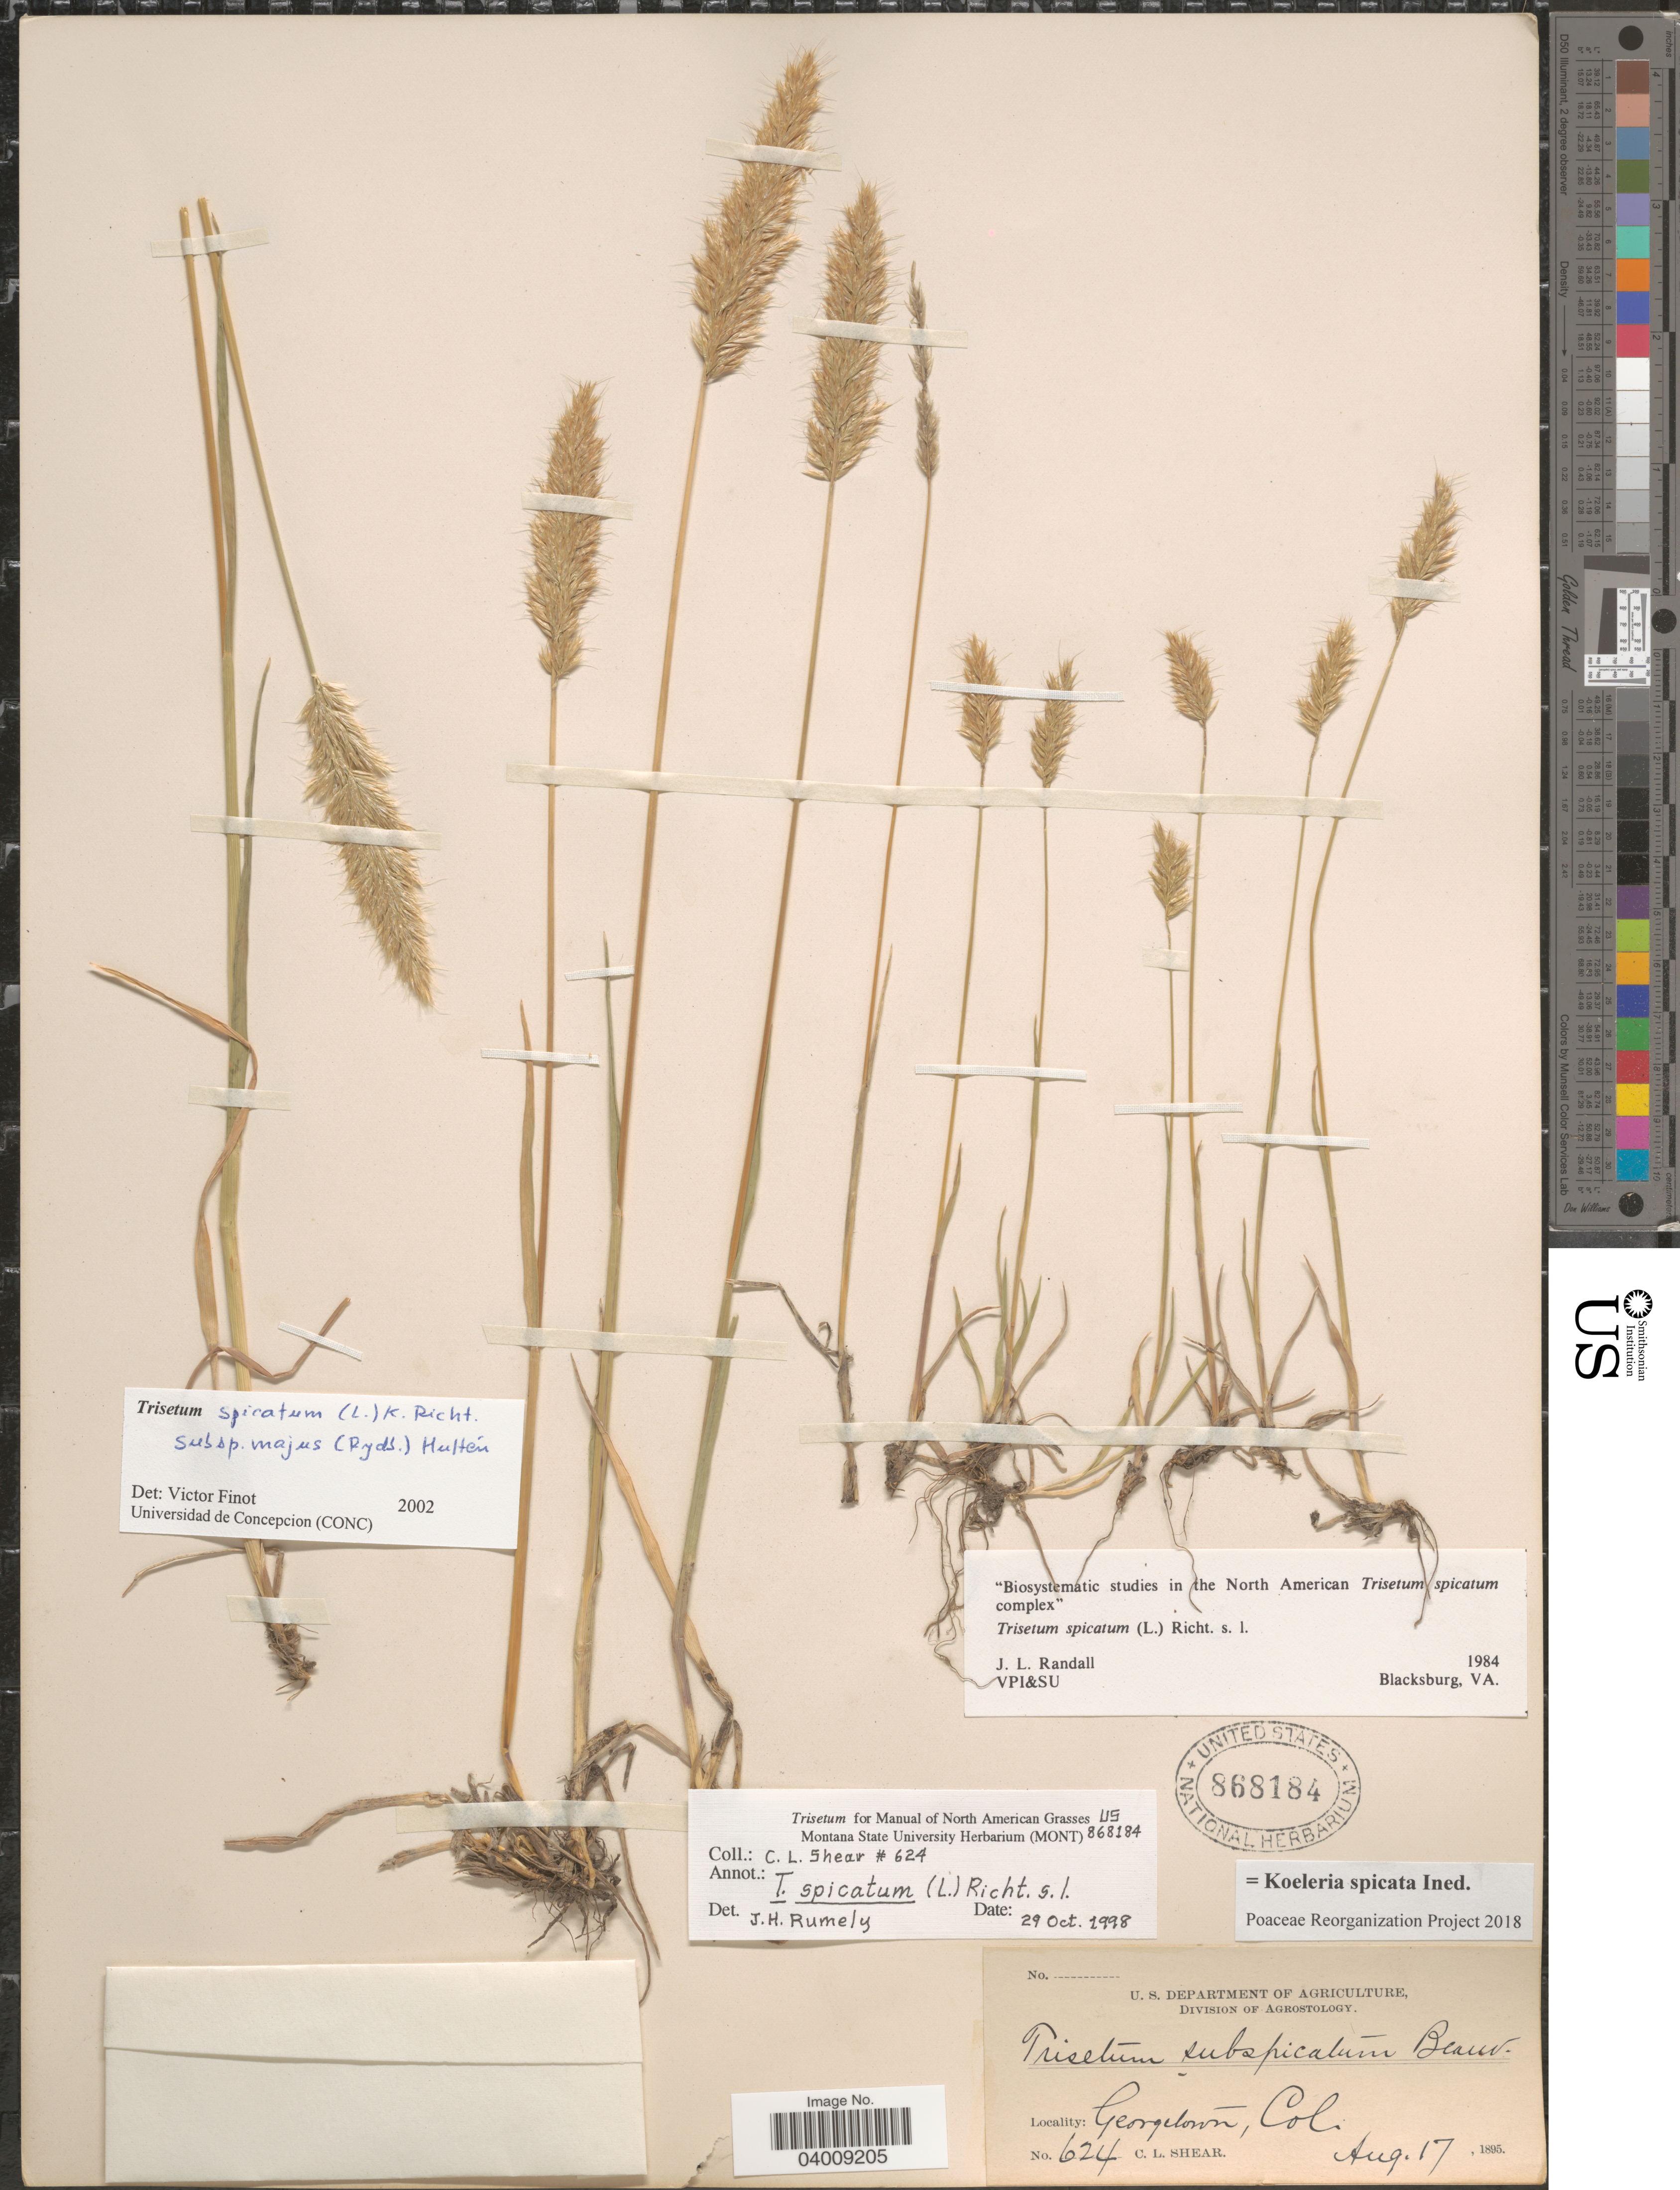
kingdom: Plantae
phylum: Tracheophyta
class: Liliopsida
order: Poales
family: Poaceae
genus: Koeleria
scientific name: Koeleria spicata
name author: (L.) Barberá et al.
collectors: C. L. Shear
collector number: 624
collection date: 1895-08-17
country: United States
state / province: Colorado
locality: Georgetown.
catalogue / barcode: US 868184